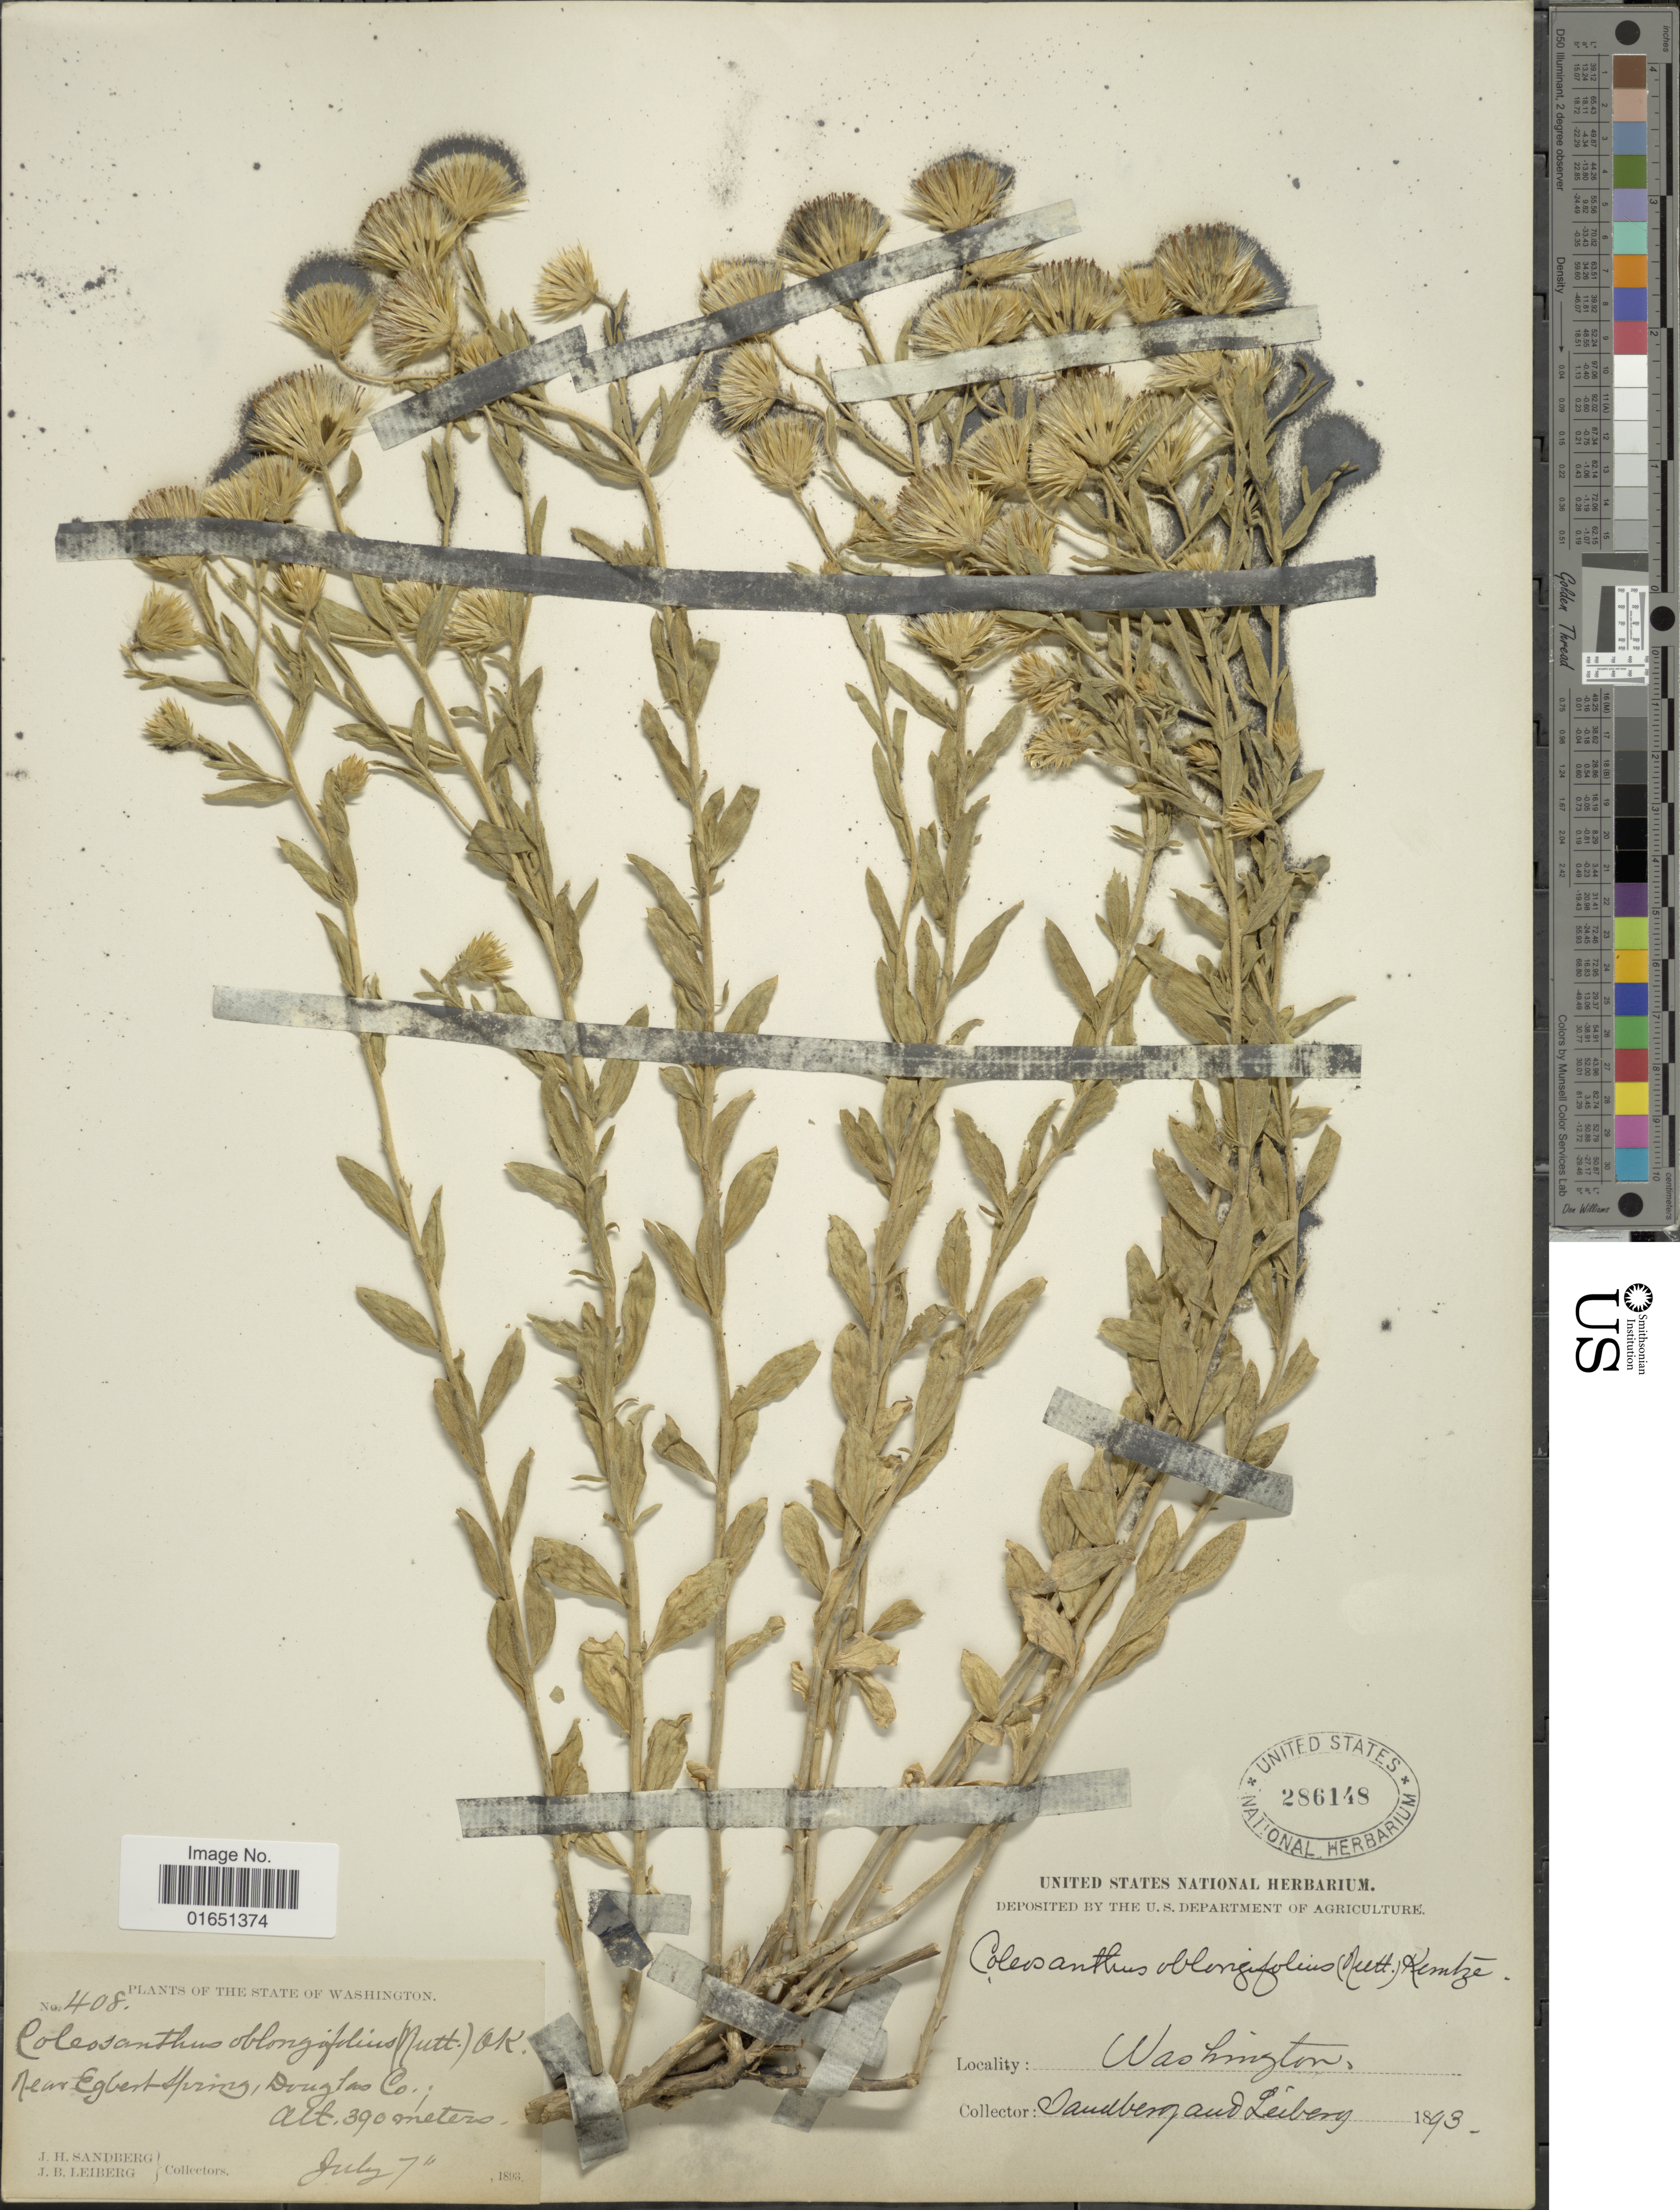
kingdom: Plantae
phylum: Tracheophyta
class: Magnoliopsida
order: Asterales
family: Asteraceae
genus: Brickellia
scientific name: Brickellia oblongifolia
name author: Nutt.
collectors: J. H. Sandberg & J. B. Leiberg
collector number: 408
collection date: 1893-07-07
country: United States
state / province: Washington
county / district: Douglas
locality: Near Egbert Spring, Douglas Co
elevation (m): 390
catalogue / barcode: US 286148